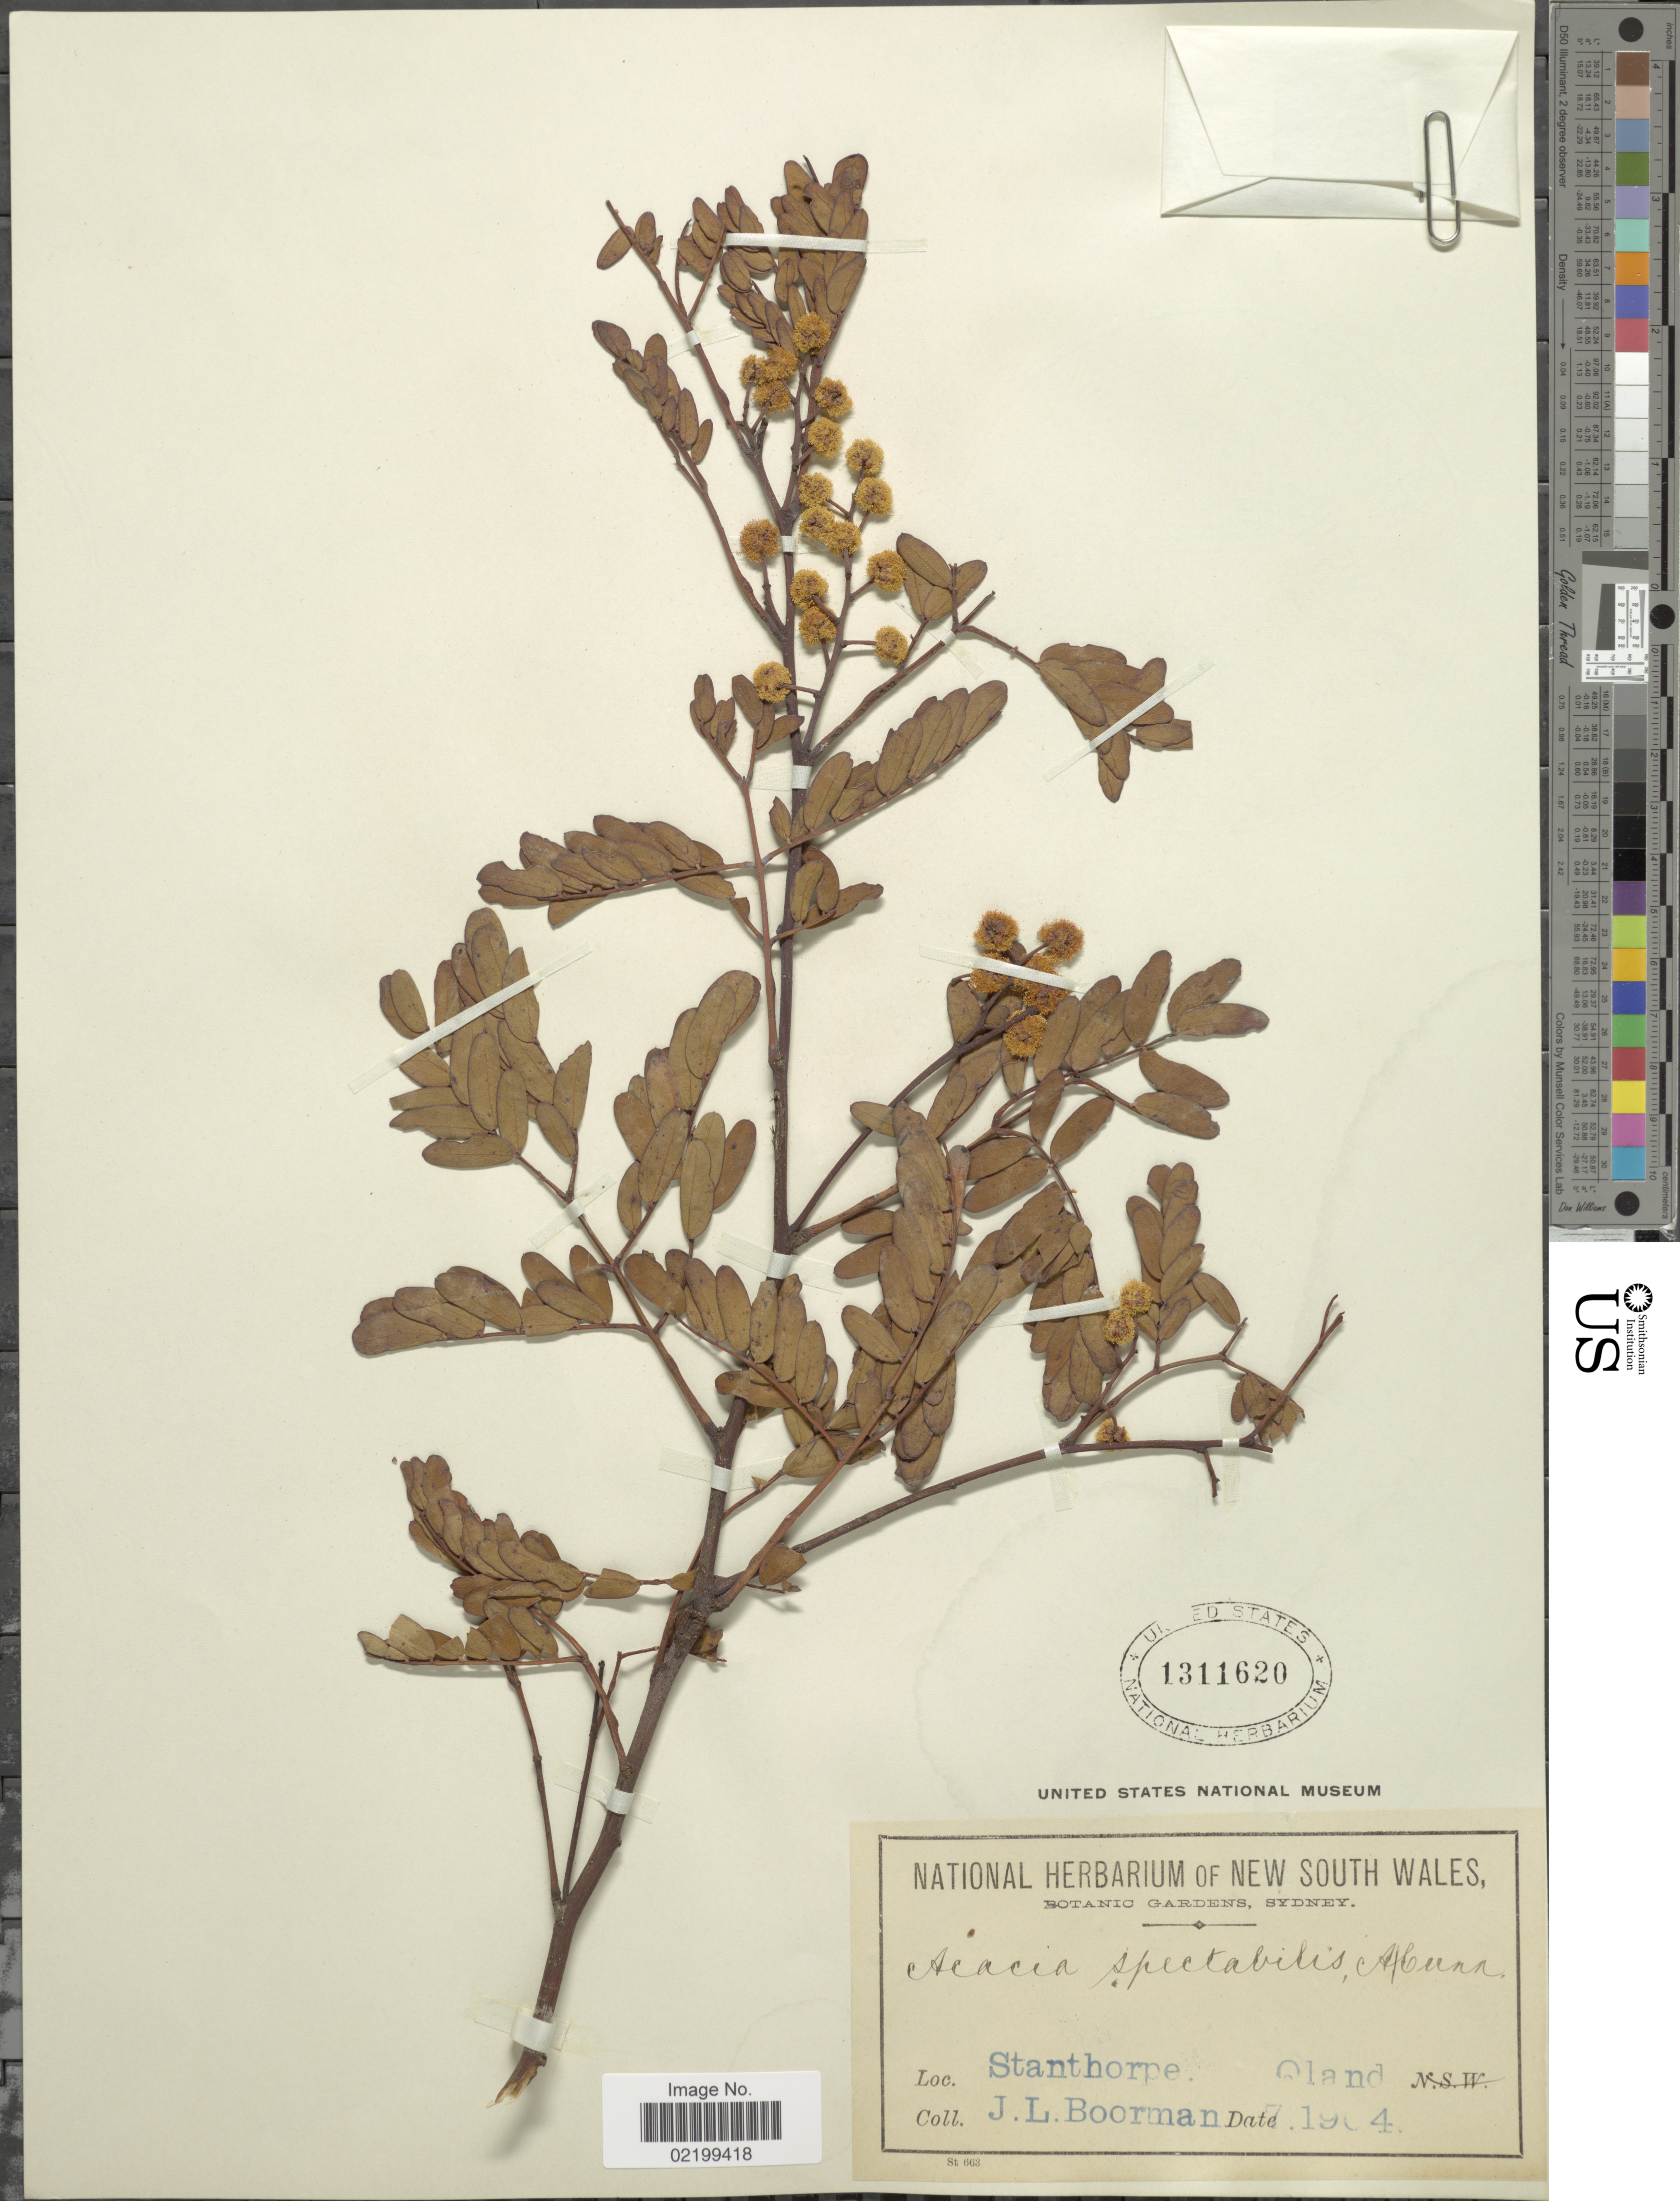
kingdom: Plantae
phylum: Tracheophyta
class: Magnoliopsida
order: Fabales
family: Fabaceae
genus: Acacia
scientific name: Acacia spectabilis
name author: Benth.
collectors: J. Boorman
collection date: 1904-07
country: Australia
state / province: Queensland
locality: Stanthorpe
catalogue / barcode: US 1311620